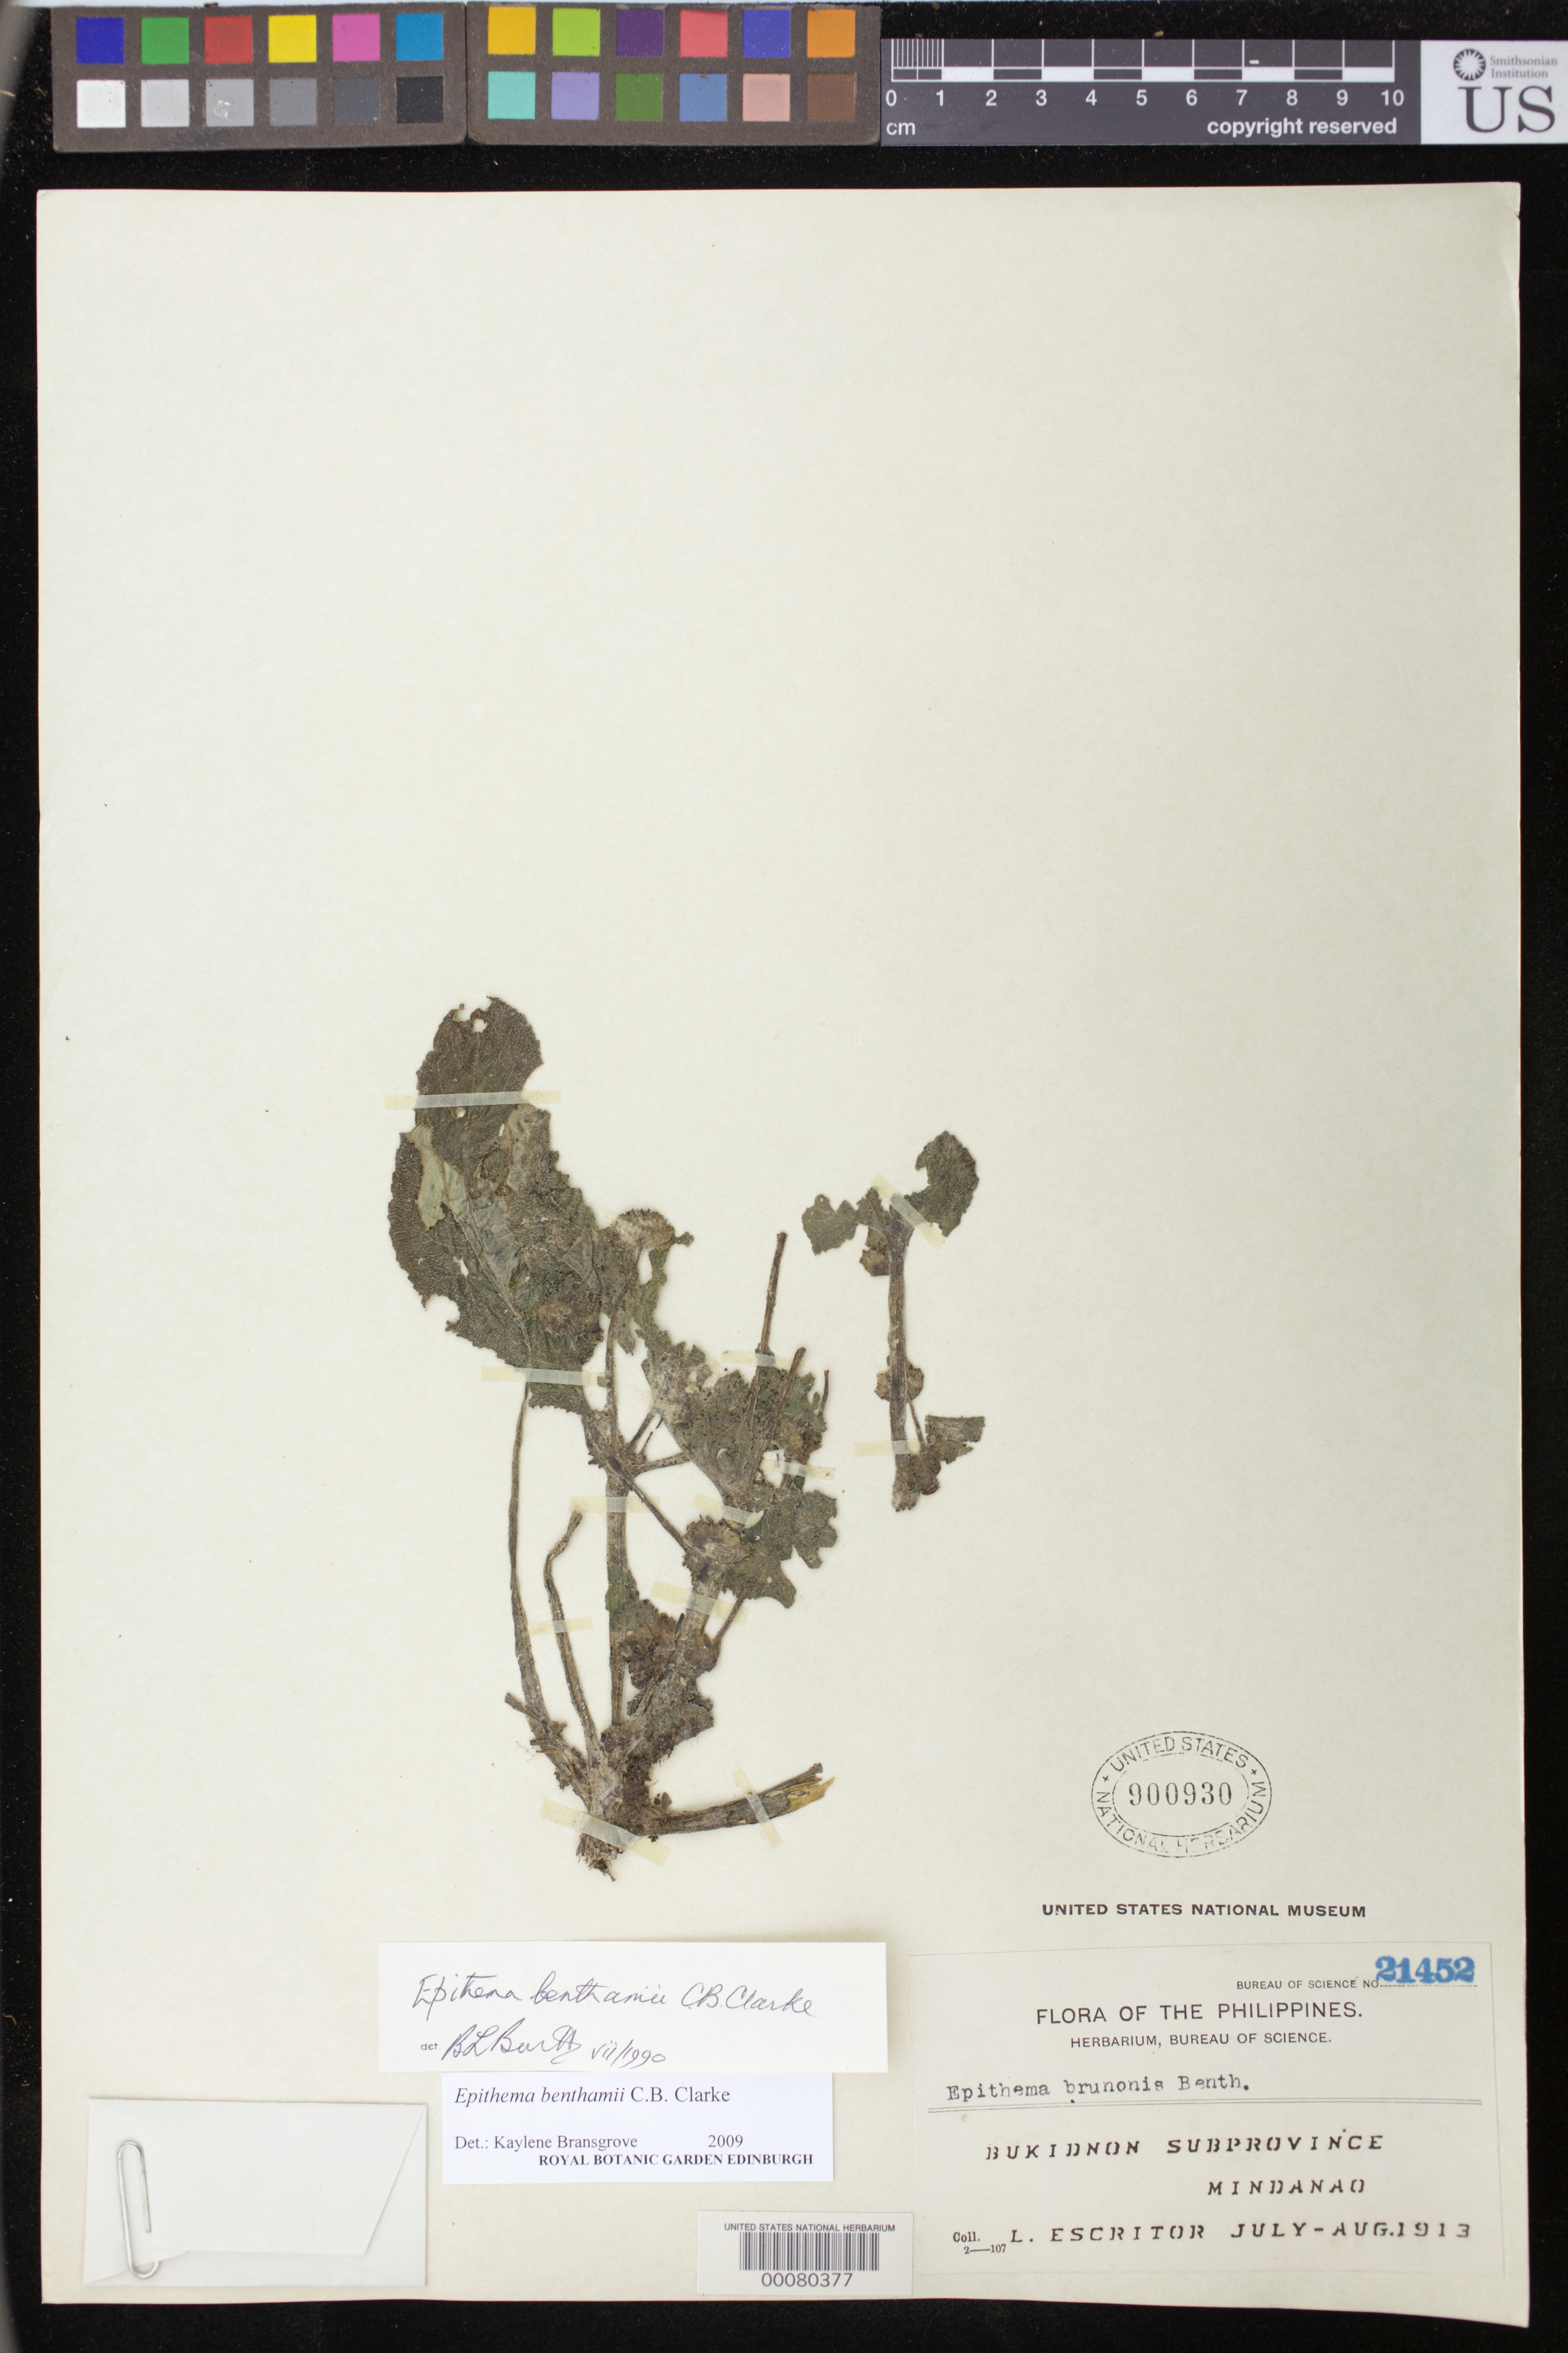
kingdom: Plantae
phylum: Tracheophyta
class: Magnoliopsida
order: Lamiales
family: Gesneriaceae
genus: Epithema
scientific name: Epithema benthamii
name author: C.B. Clarke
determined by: Bransgrove, Kaylene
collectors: L. Escritor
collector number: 21452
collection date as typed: Jul 1913 to -- Aug 1913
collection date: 1913-07/1913-08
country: Philippines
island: Mindanao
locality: Bukidnon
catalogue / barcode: US 900930